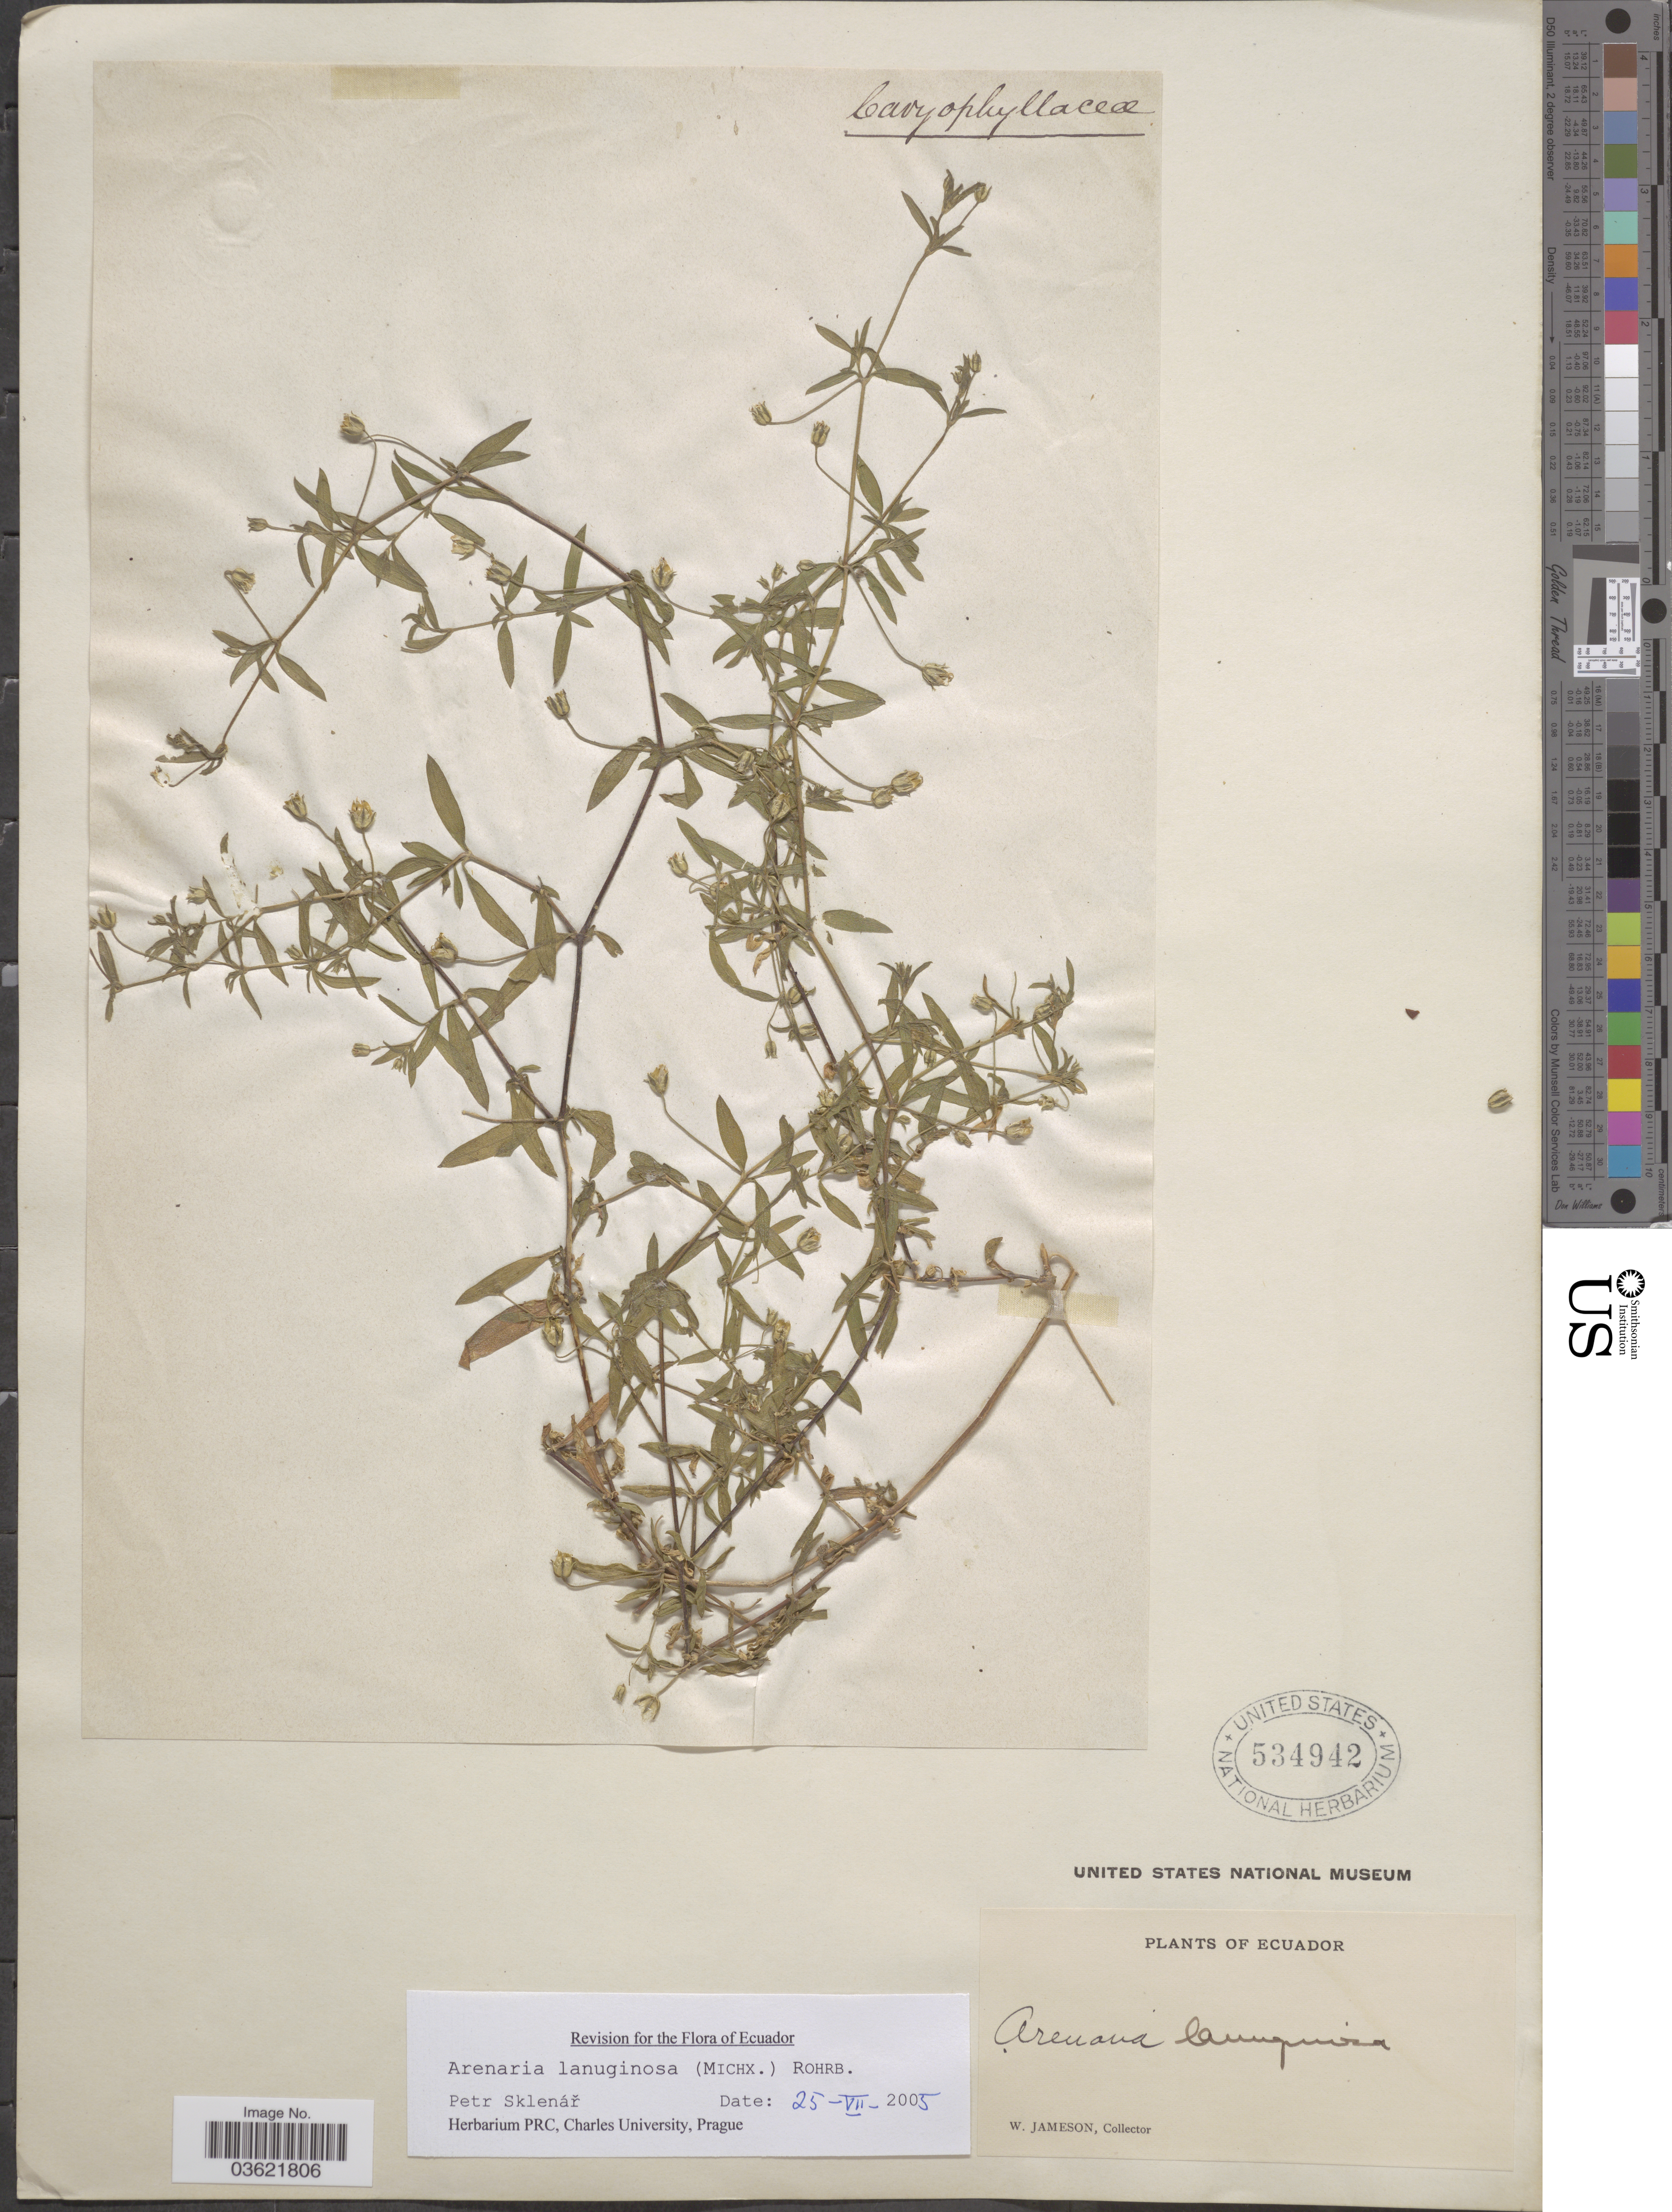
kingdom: Plantae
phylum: Tracheophyta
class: Magnoliopsida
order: Caryophyllales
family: Caryophyllaceae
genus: Arenaria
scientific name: Arenaria lanuginosa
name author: (Michx.) Rohrb.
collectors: W. Jameson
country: Ecuador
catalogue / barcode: US 534942